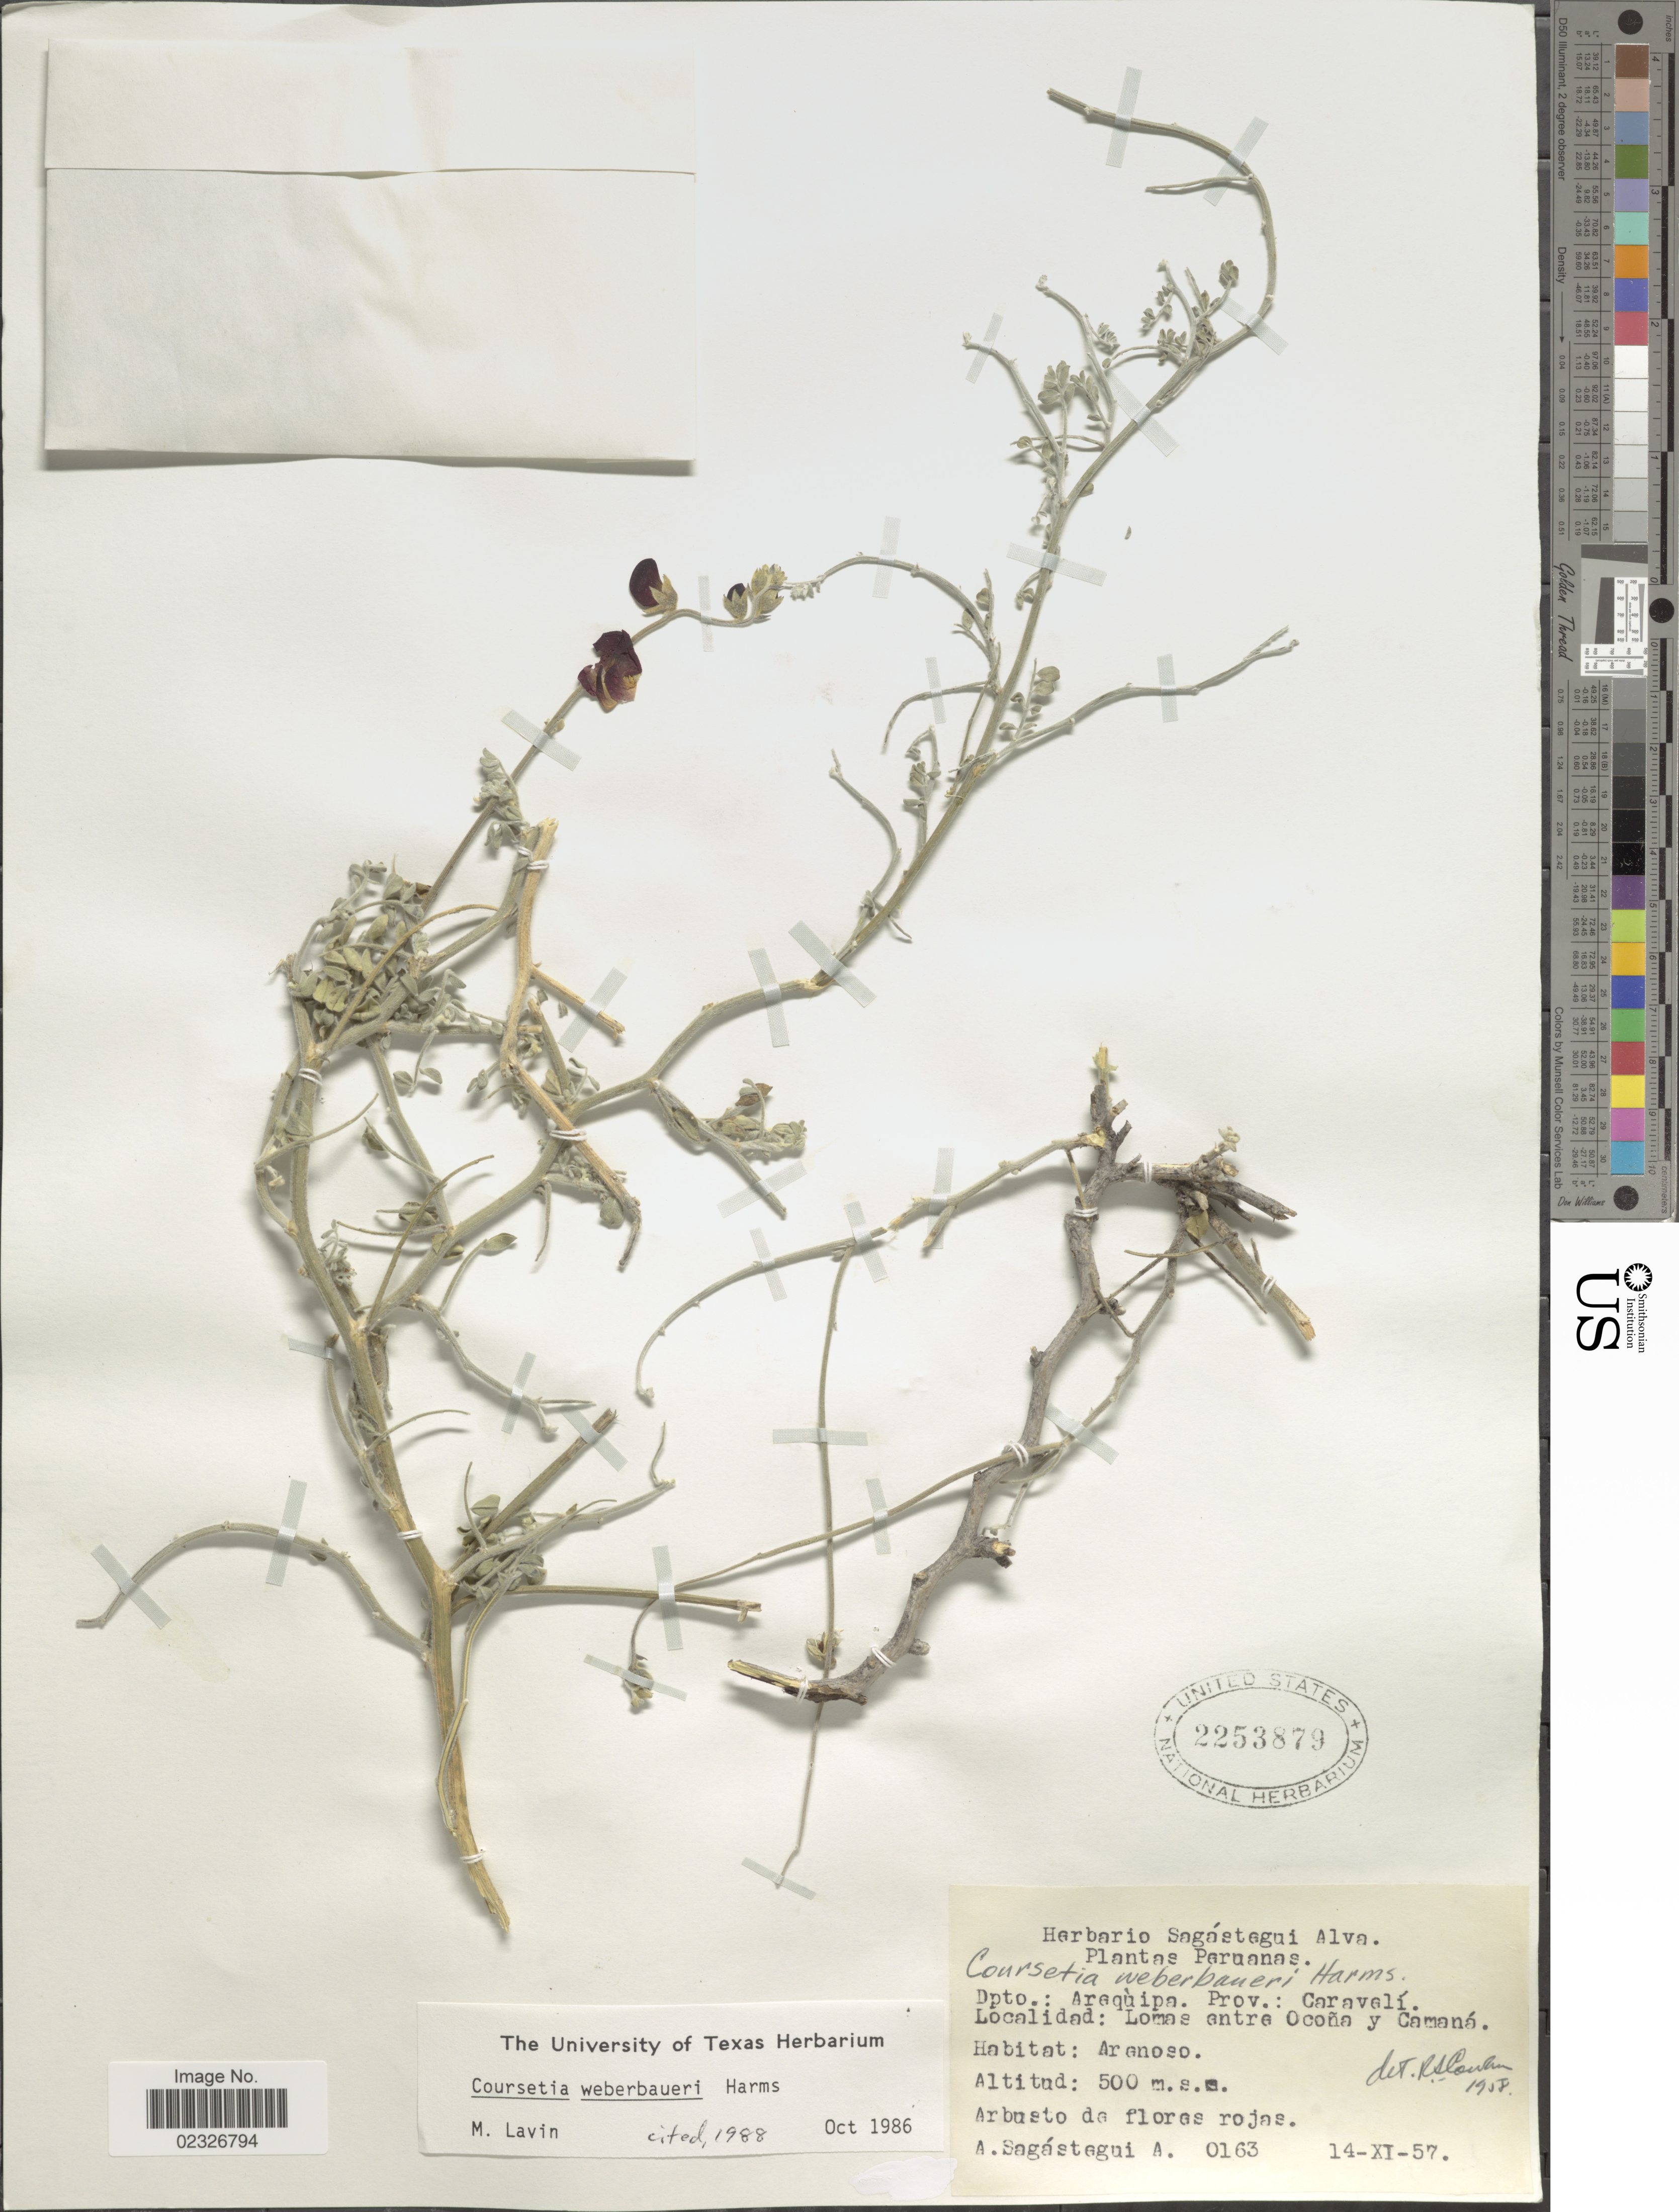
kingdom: Plantae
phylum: Tracheophyta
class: Magnoliopsida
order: Fabales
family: Fabaceae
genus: Coursetia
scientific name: Coursetia weberbaueri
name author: Harms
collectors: A. Sagástegui A.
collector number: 0163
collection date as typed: Transcribed d/m/y: 14/11/57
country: Peru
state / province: Arequipa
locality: Dpto.: Arequipa. Prov.: Caravelí. Lomas entre Ocoña y Camaná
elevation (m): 500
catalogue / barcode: US 2253879